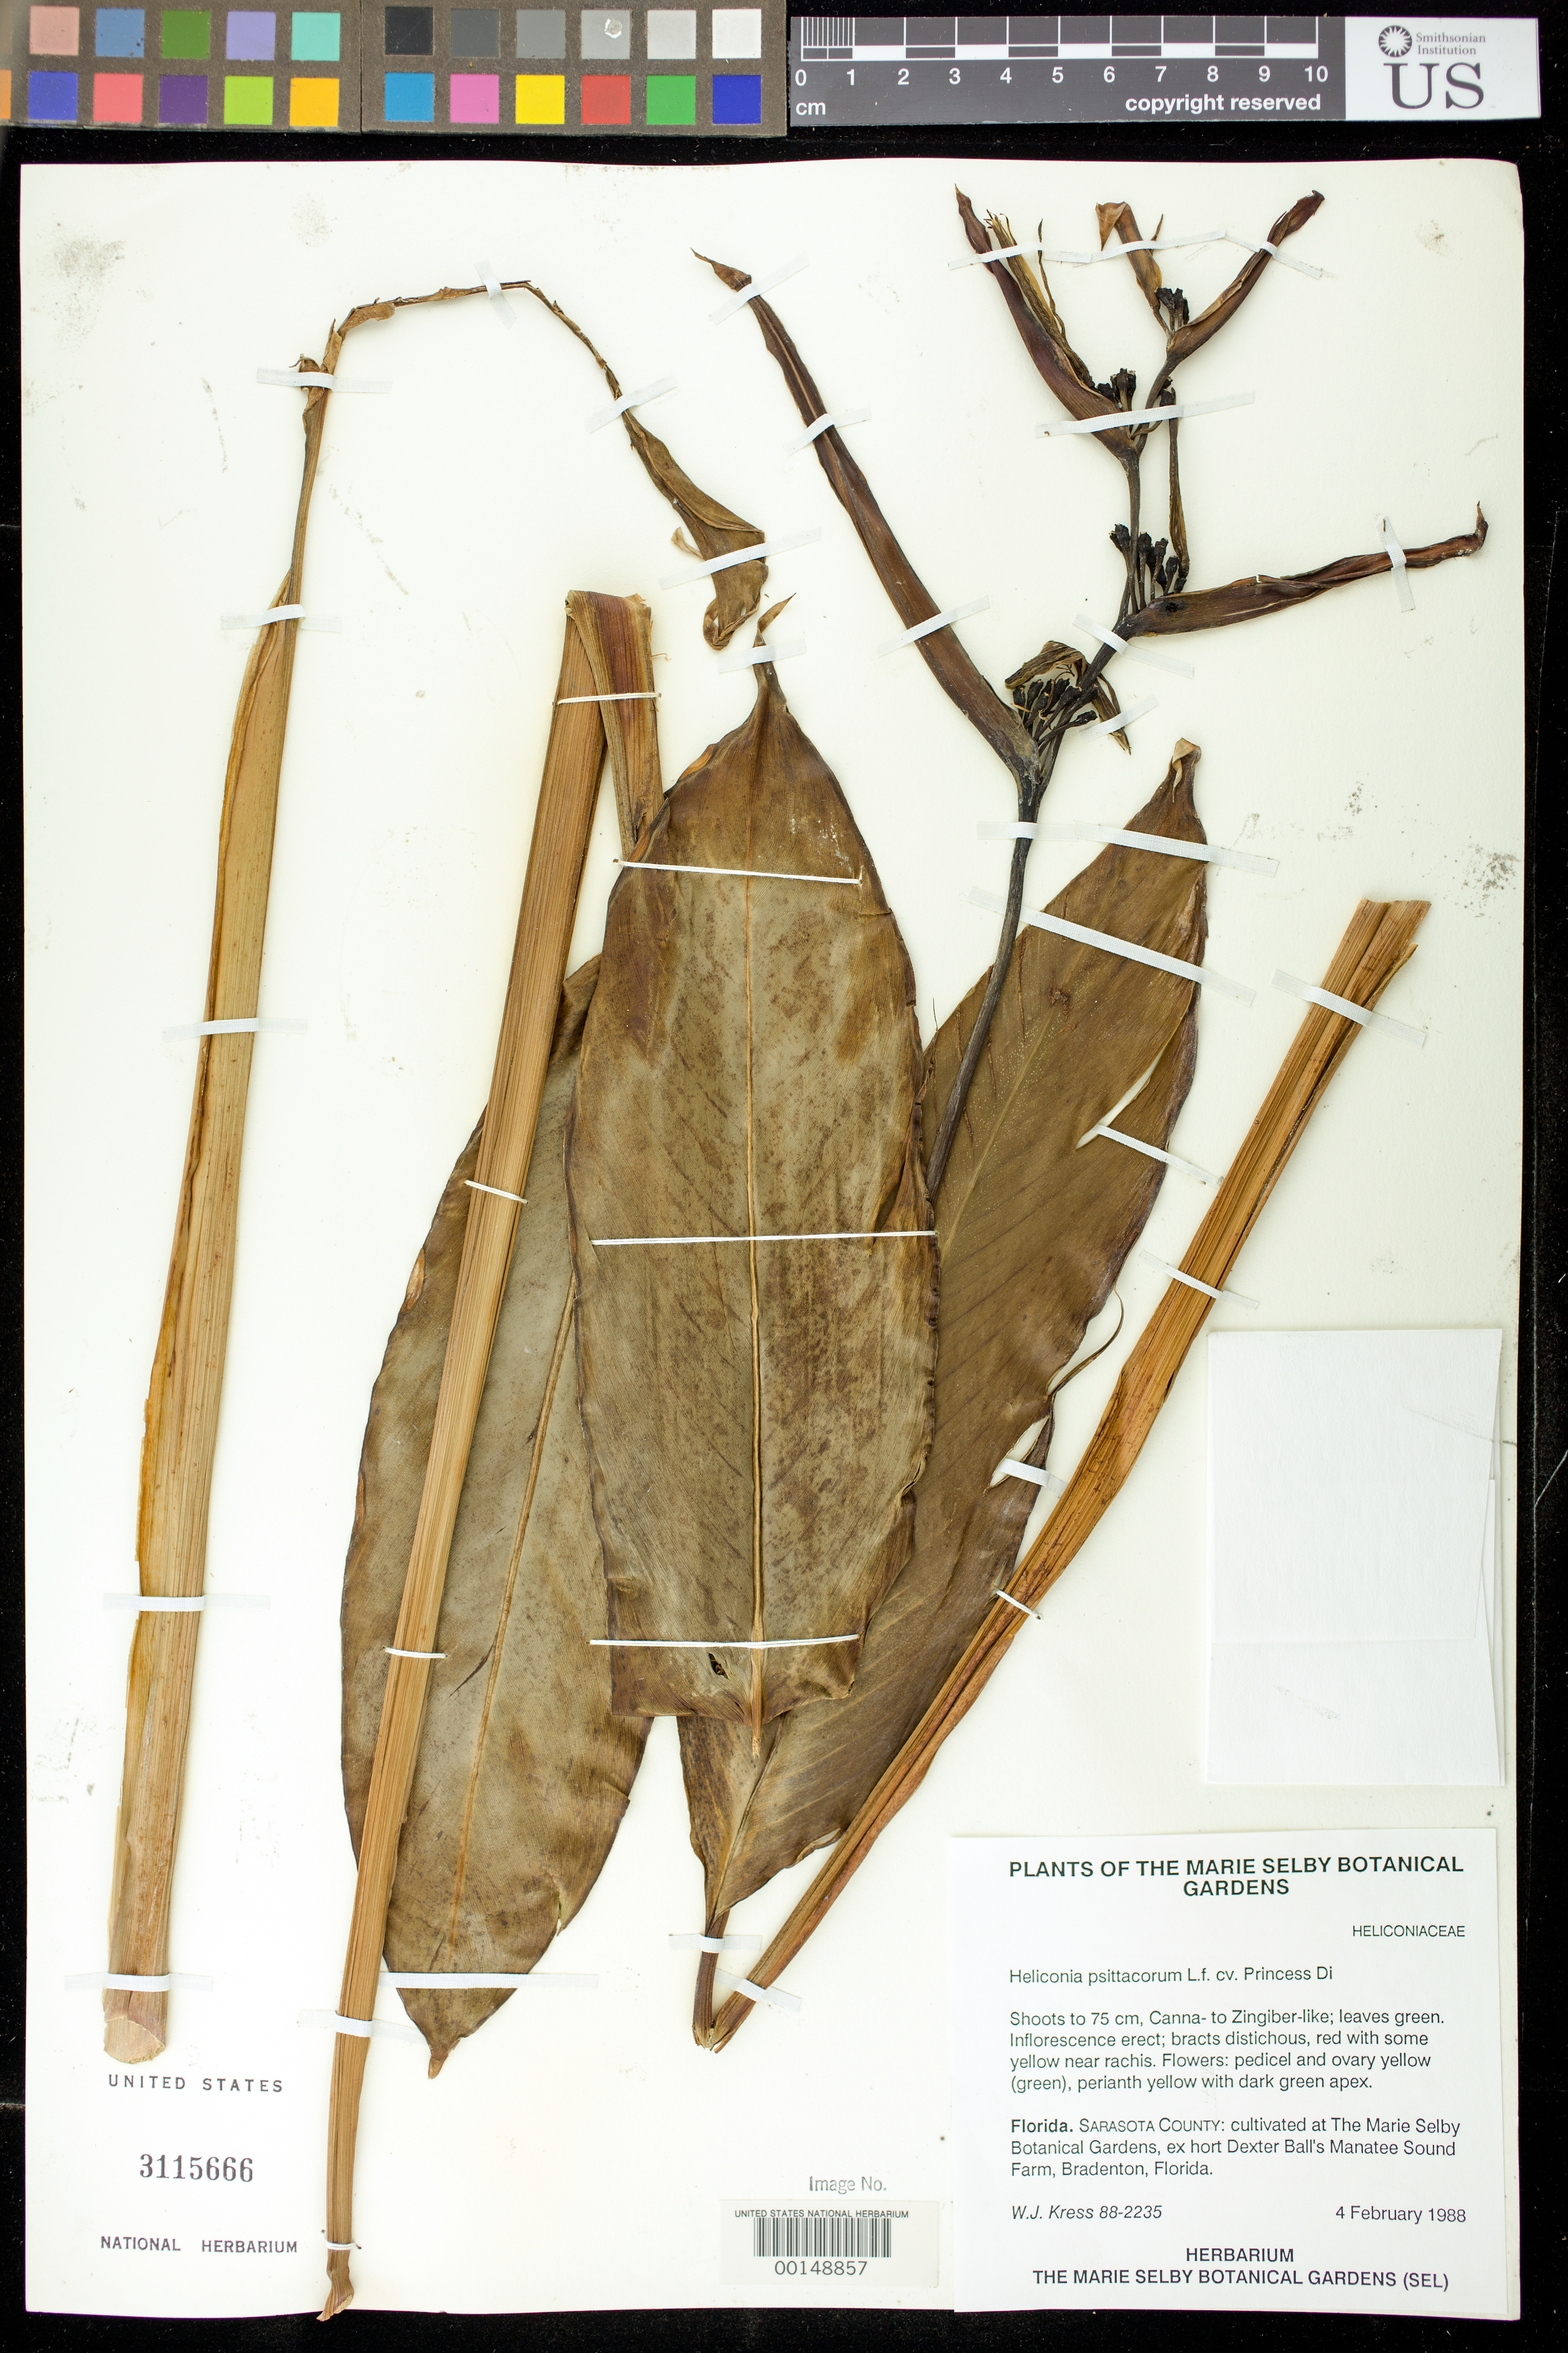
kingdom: Plantae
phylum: Tracheophyta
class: Liliopsida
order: Zingiberales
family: Heliconiaceae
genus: Heliconia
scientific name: Heliconia psittacorum 'Princess Di'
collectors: W. J. Kress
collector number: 88-2235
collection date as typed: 04 Feb 1988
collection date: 1988-02-04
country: United States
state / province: Florida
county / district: Sarasota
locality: Marie selby botanical gardens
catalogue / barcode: US 3115666